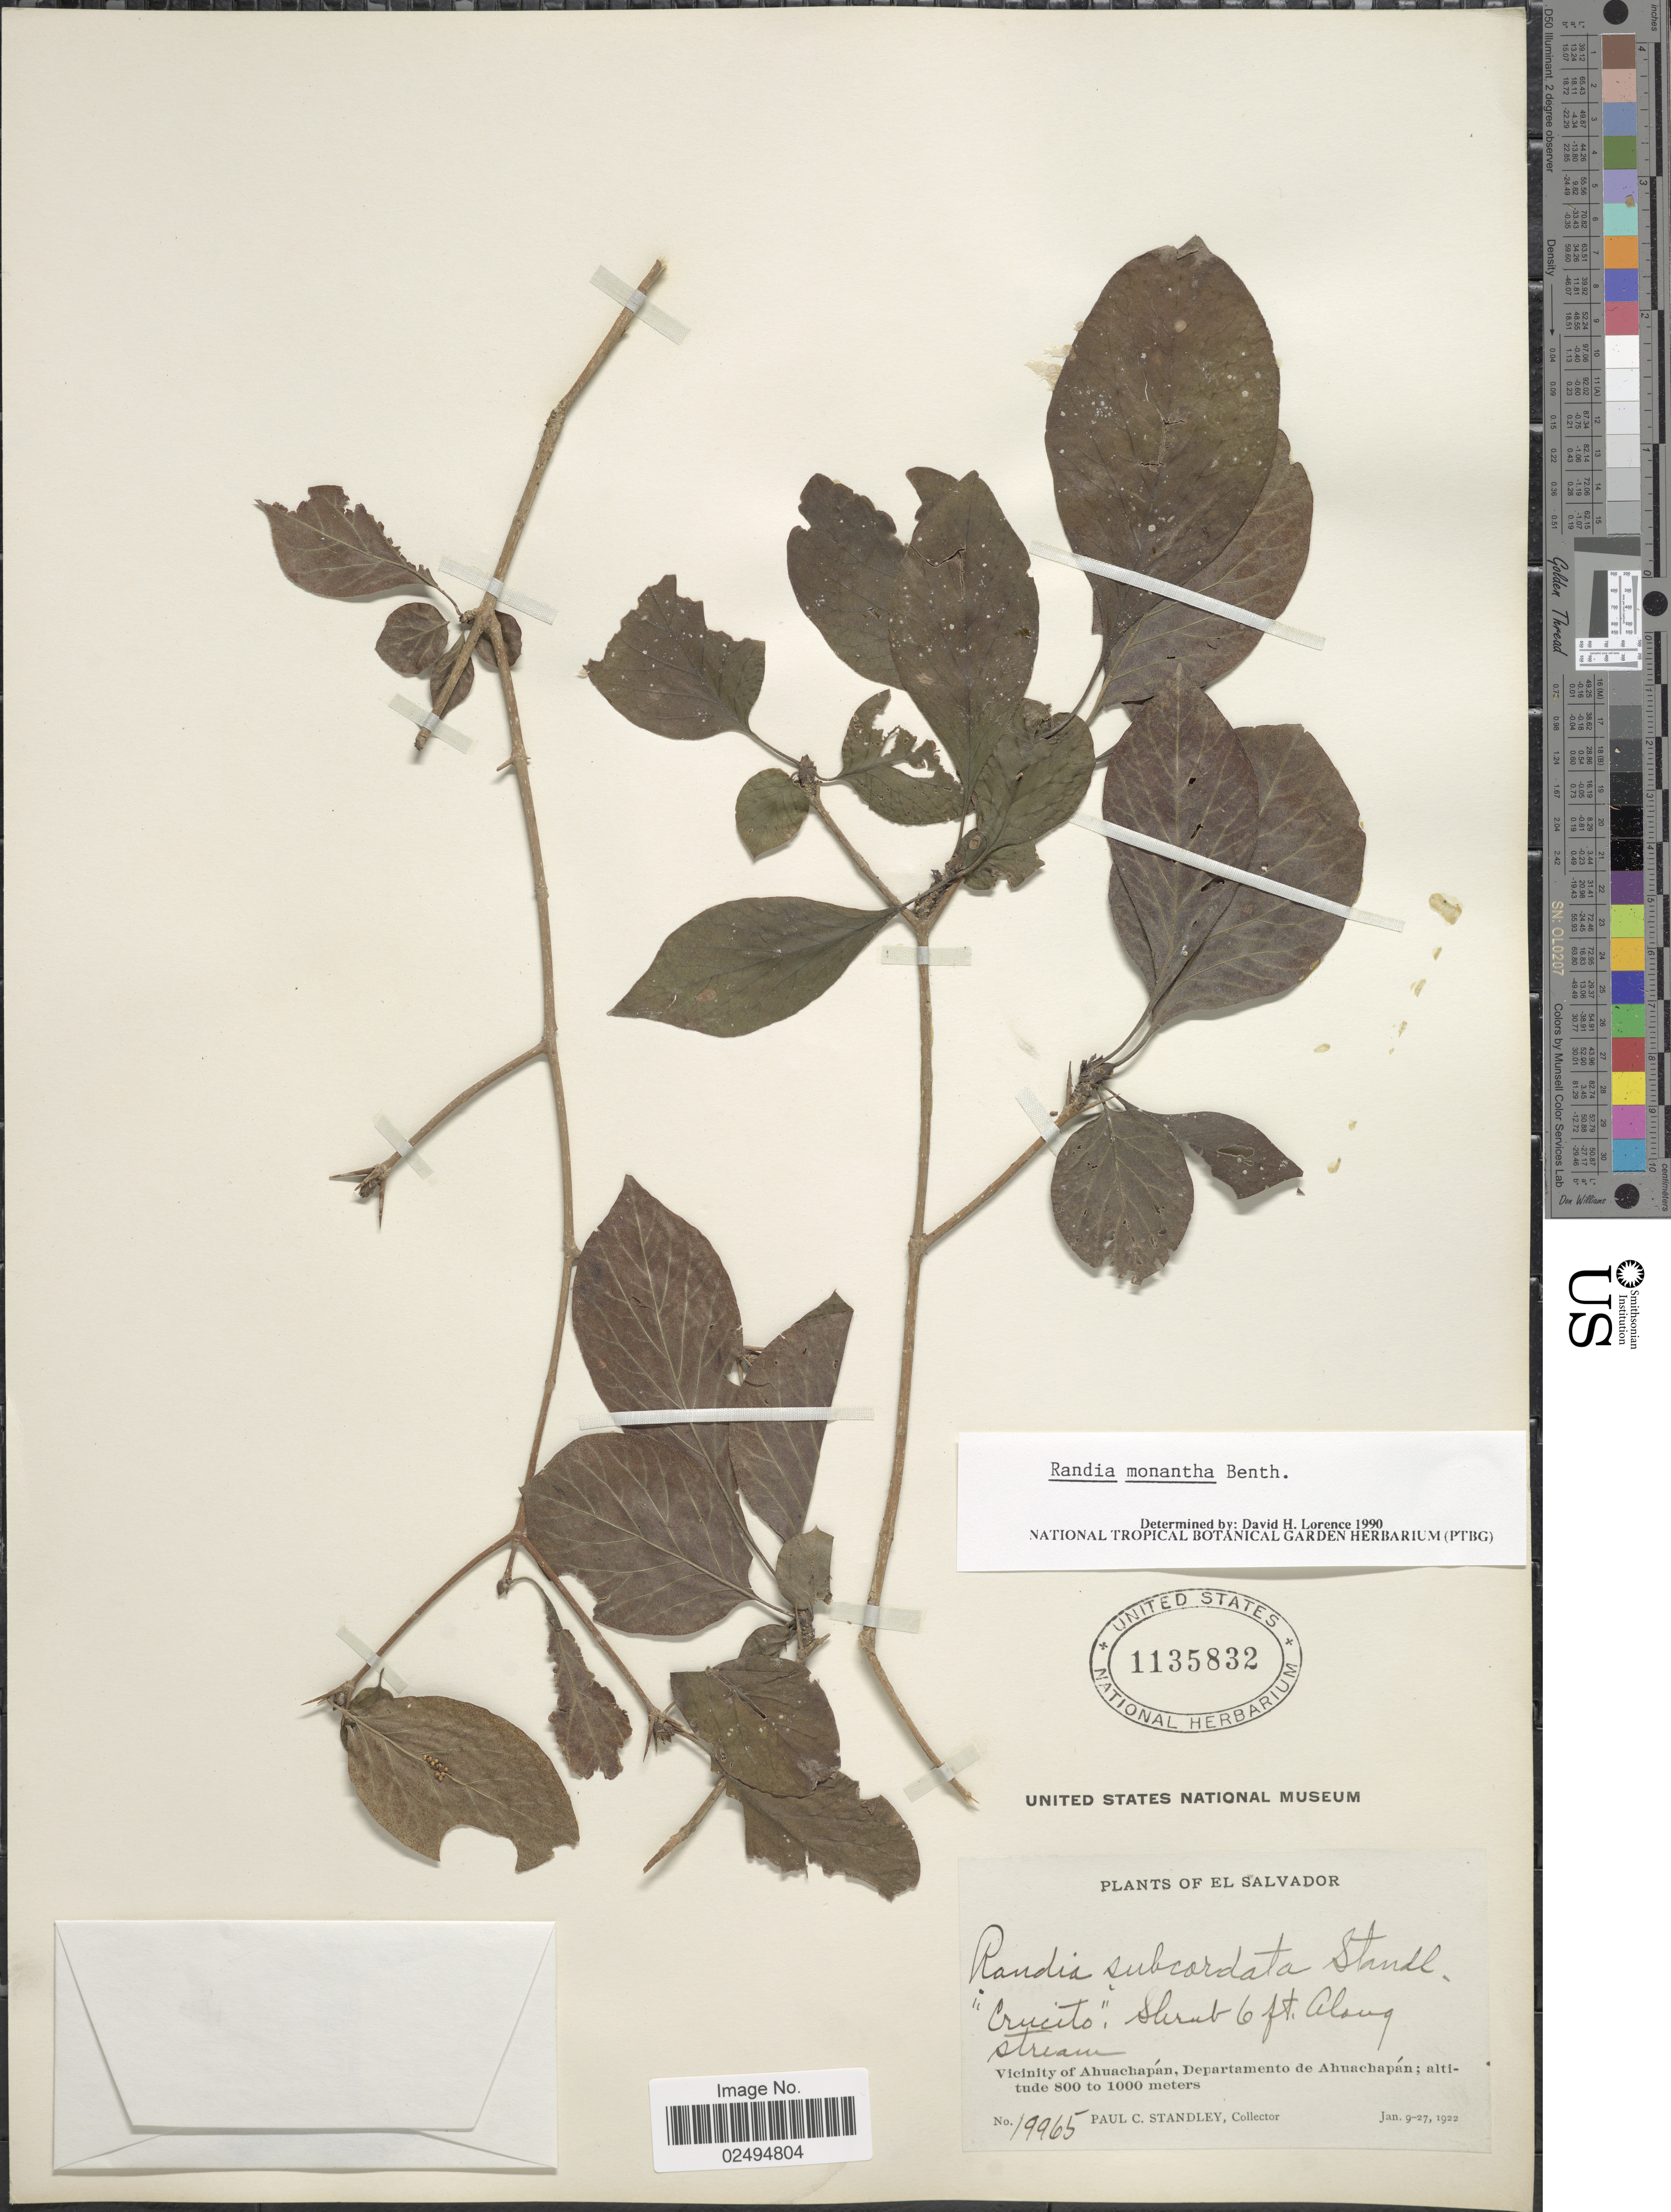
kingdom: Plantae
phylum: Tracheophyta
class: Magnoliopsida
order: Gentianales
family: Rubiaceae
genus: Randia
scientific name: Randia monantha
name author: Benth.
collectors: P. C. Standley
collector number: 19965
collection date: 1922-01-09/1922-01-27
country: El Salvador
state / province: Ahuachapan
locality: Departamento de Ahuachapan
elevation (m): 800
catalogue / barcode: US 1135832